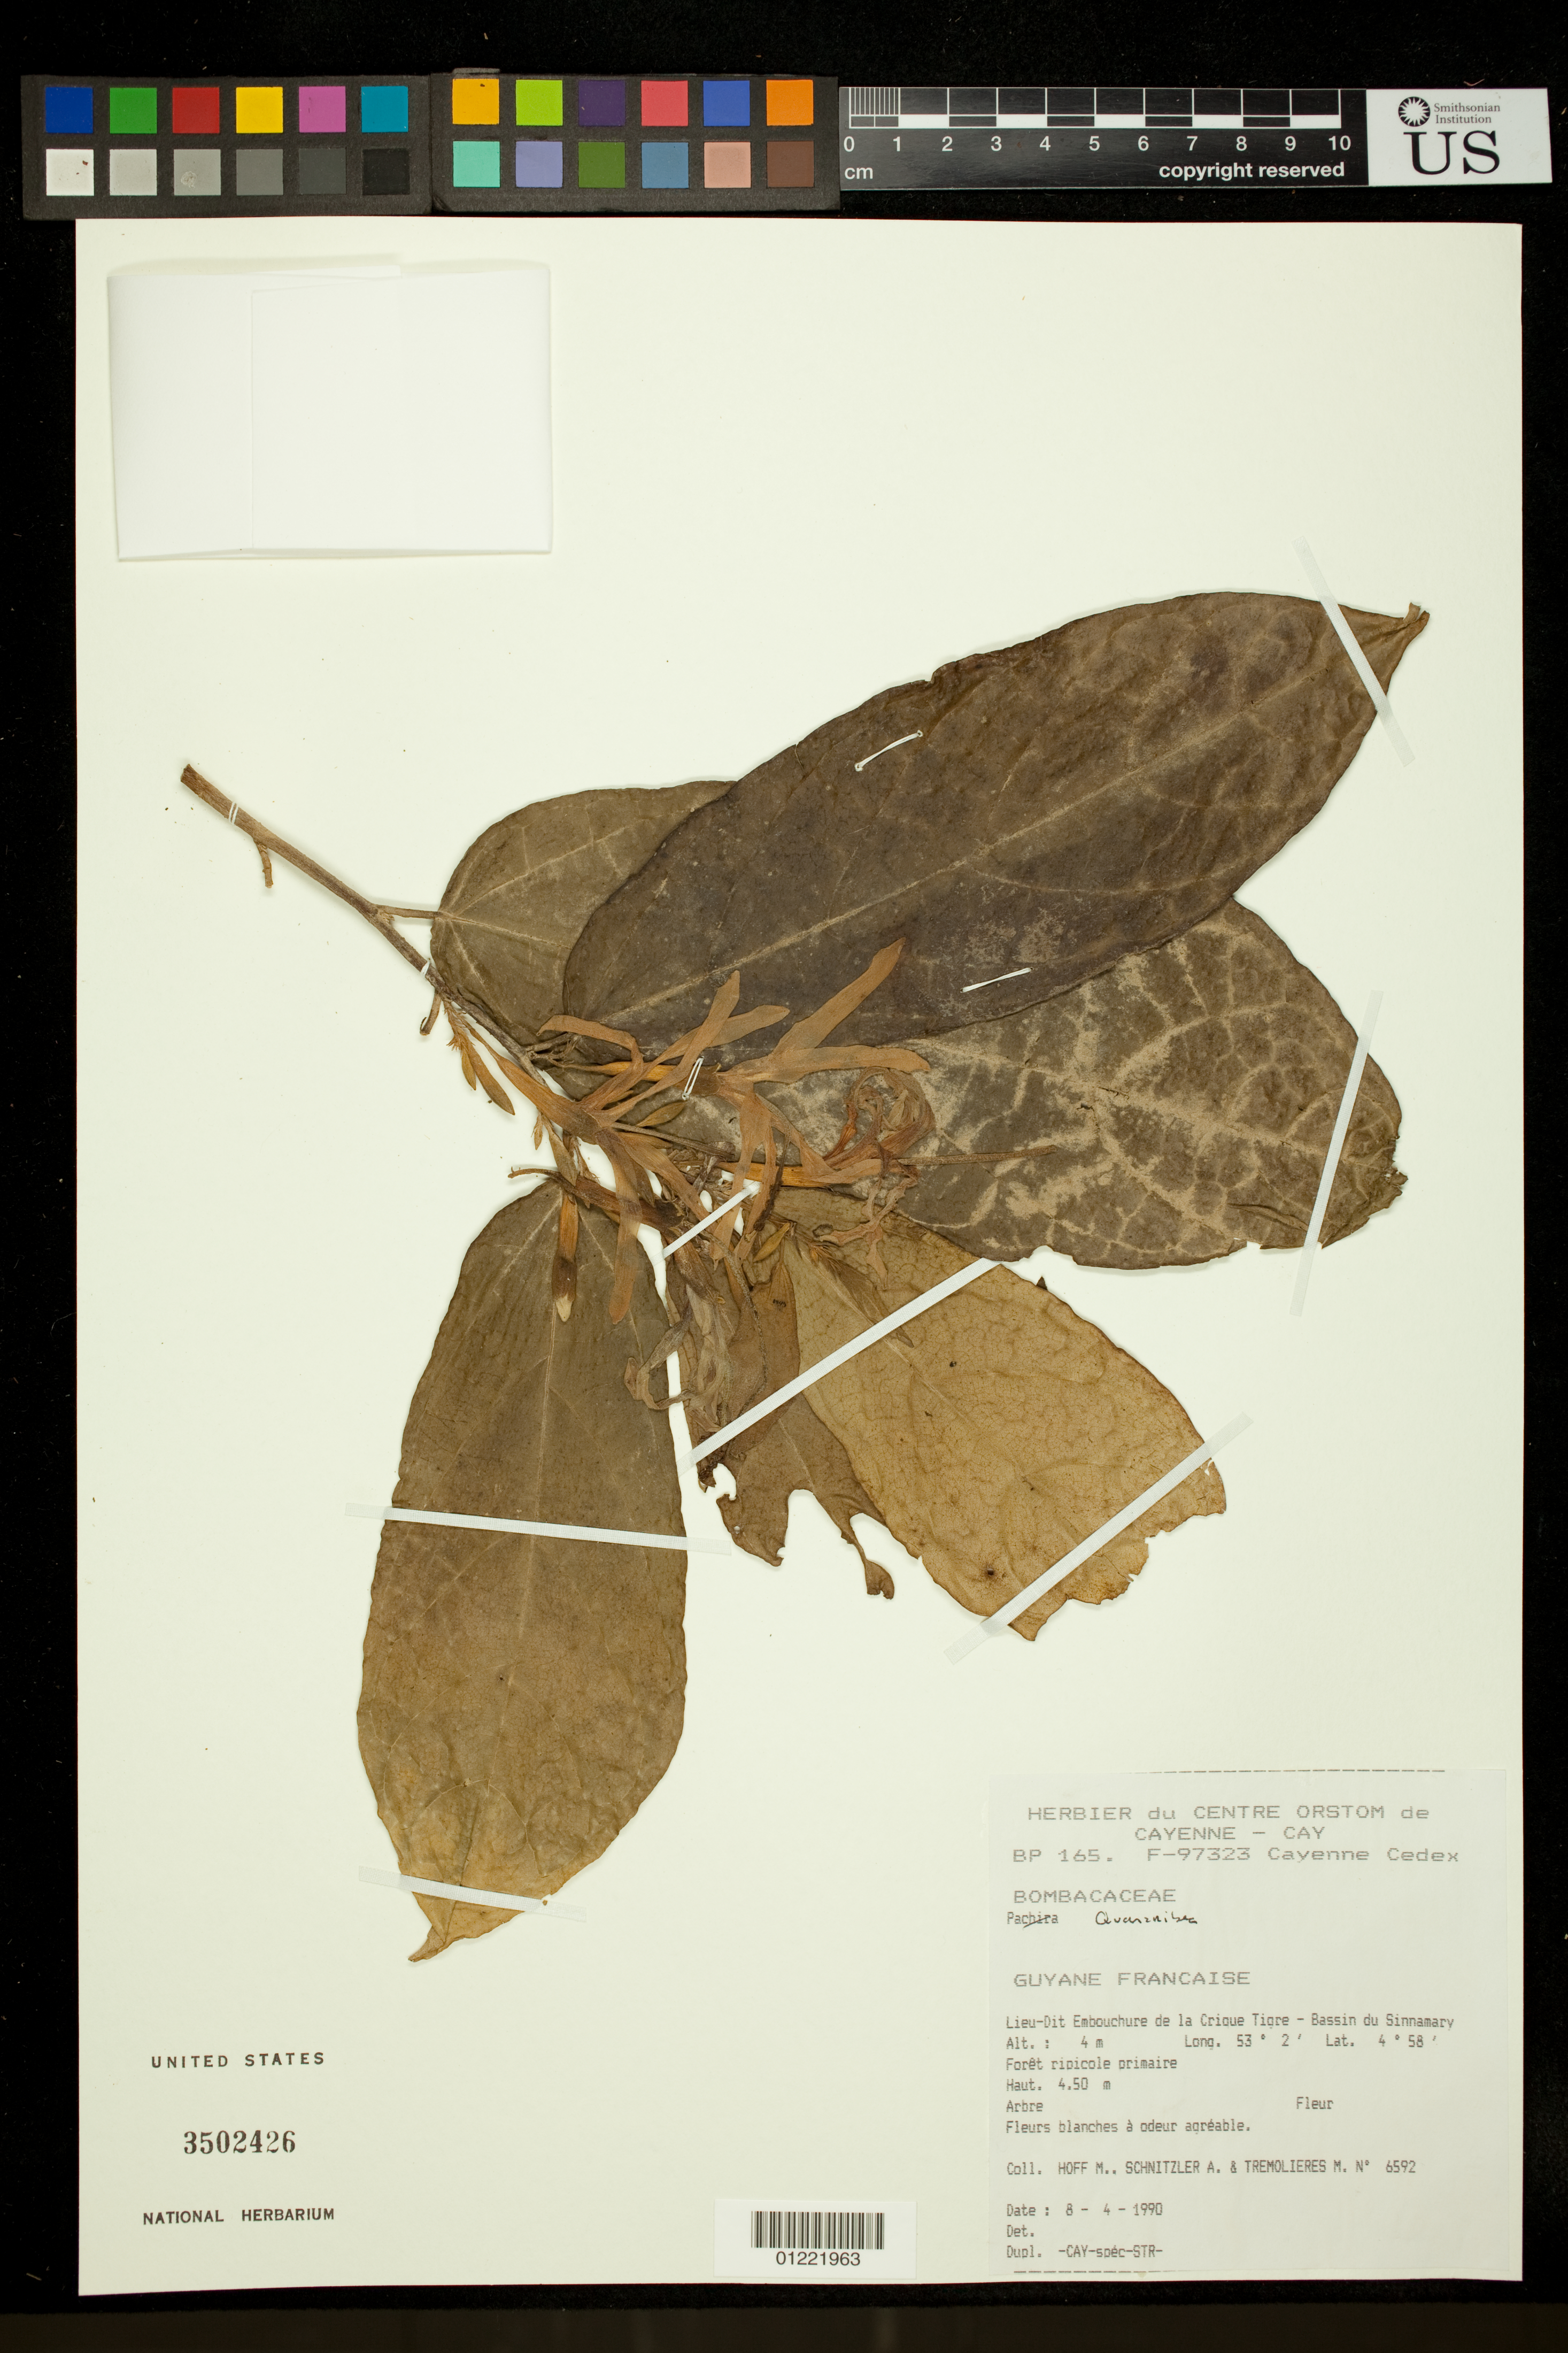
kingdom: Plantae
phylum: Tracheophyta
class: Magnoliopsida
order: Malvales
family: Malvaceae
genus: Quararibea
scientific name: Quararibea guianensis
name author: Aubl.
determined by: Dorr, L. J., (BOT), Smithsonian Institution - National Museum of Natural History (UNITED STATES)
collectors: M. Hoff, A. Schnitzler & M. Tremolieres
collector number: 6592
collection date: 1990-04-08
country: French Guiana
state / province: Cayenne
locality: Lieu-Dit Embouchure de la Crique Tigre - Bassin du Sinnamary. Foret rioicole primaire.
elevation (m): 4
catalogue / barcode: US 3502426